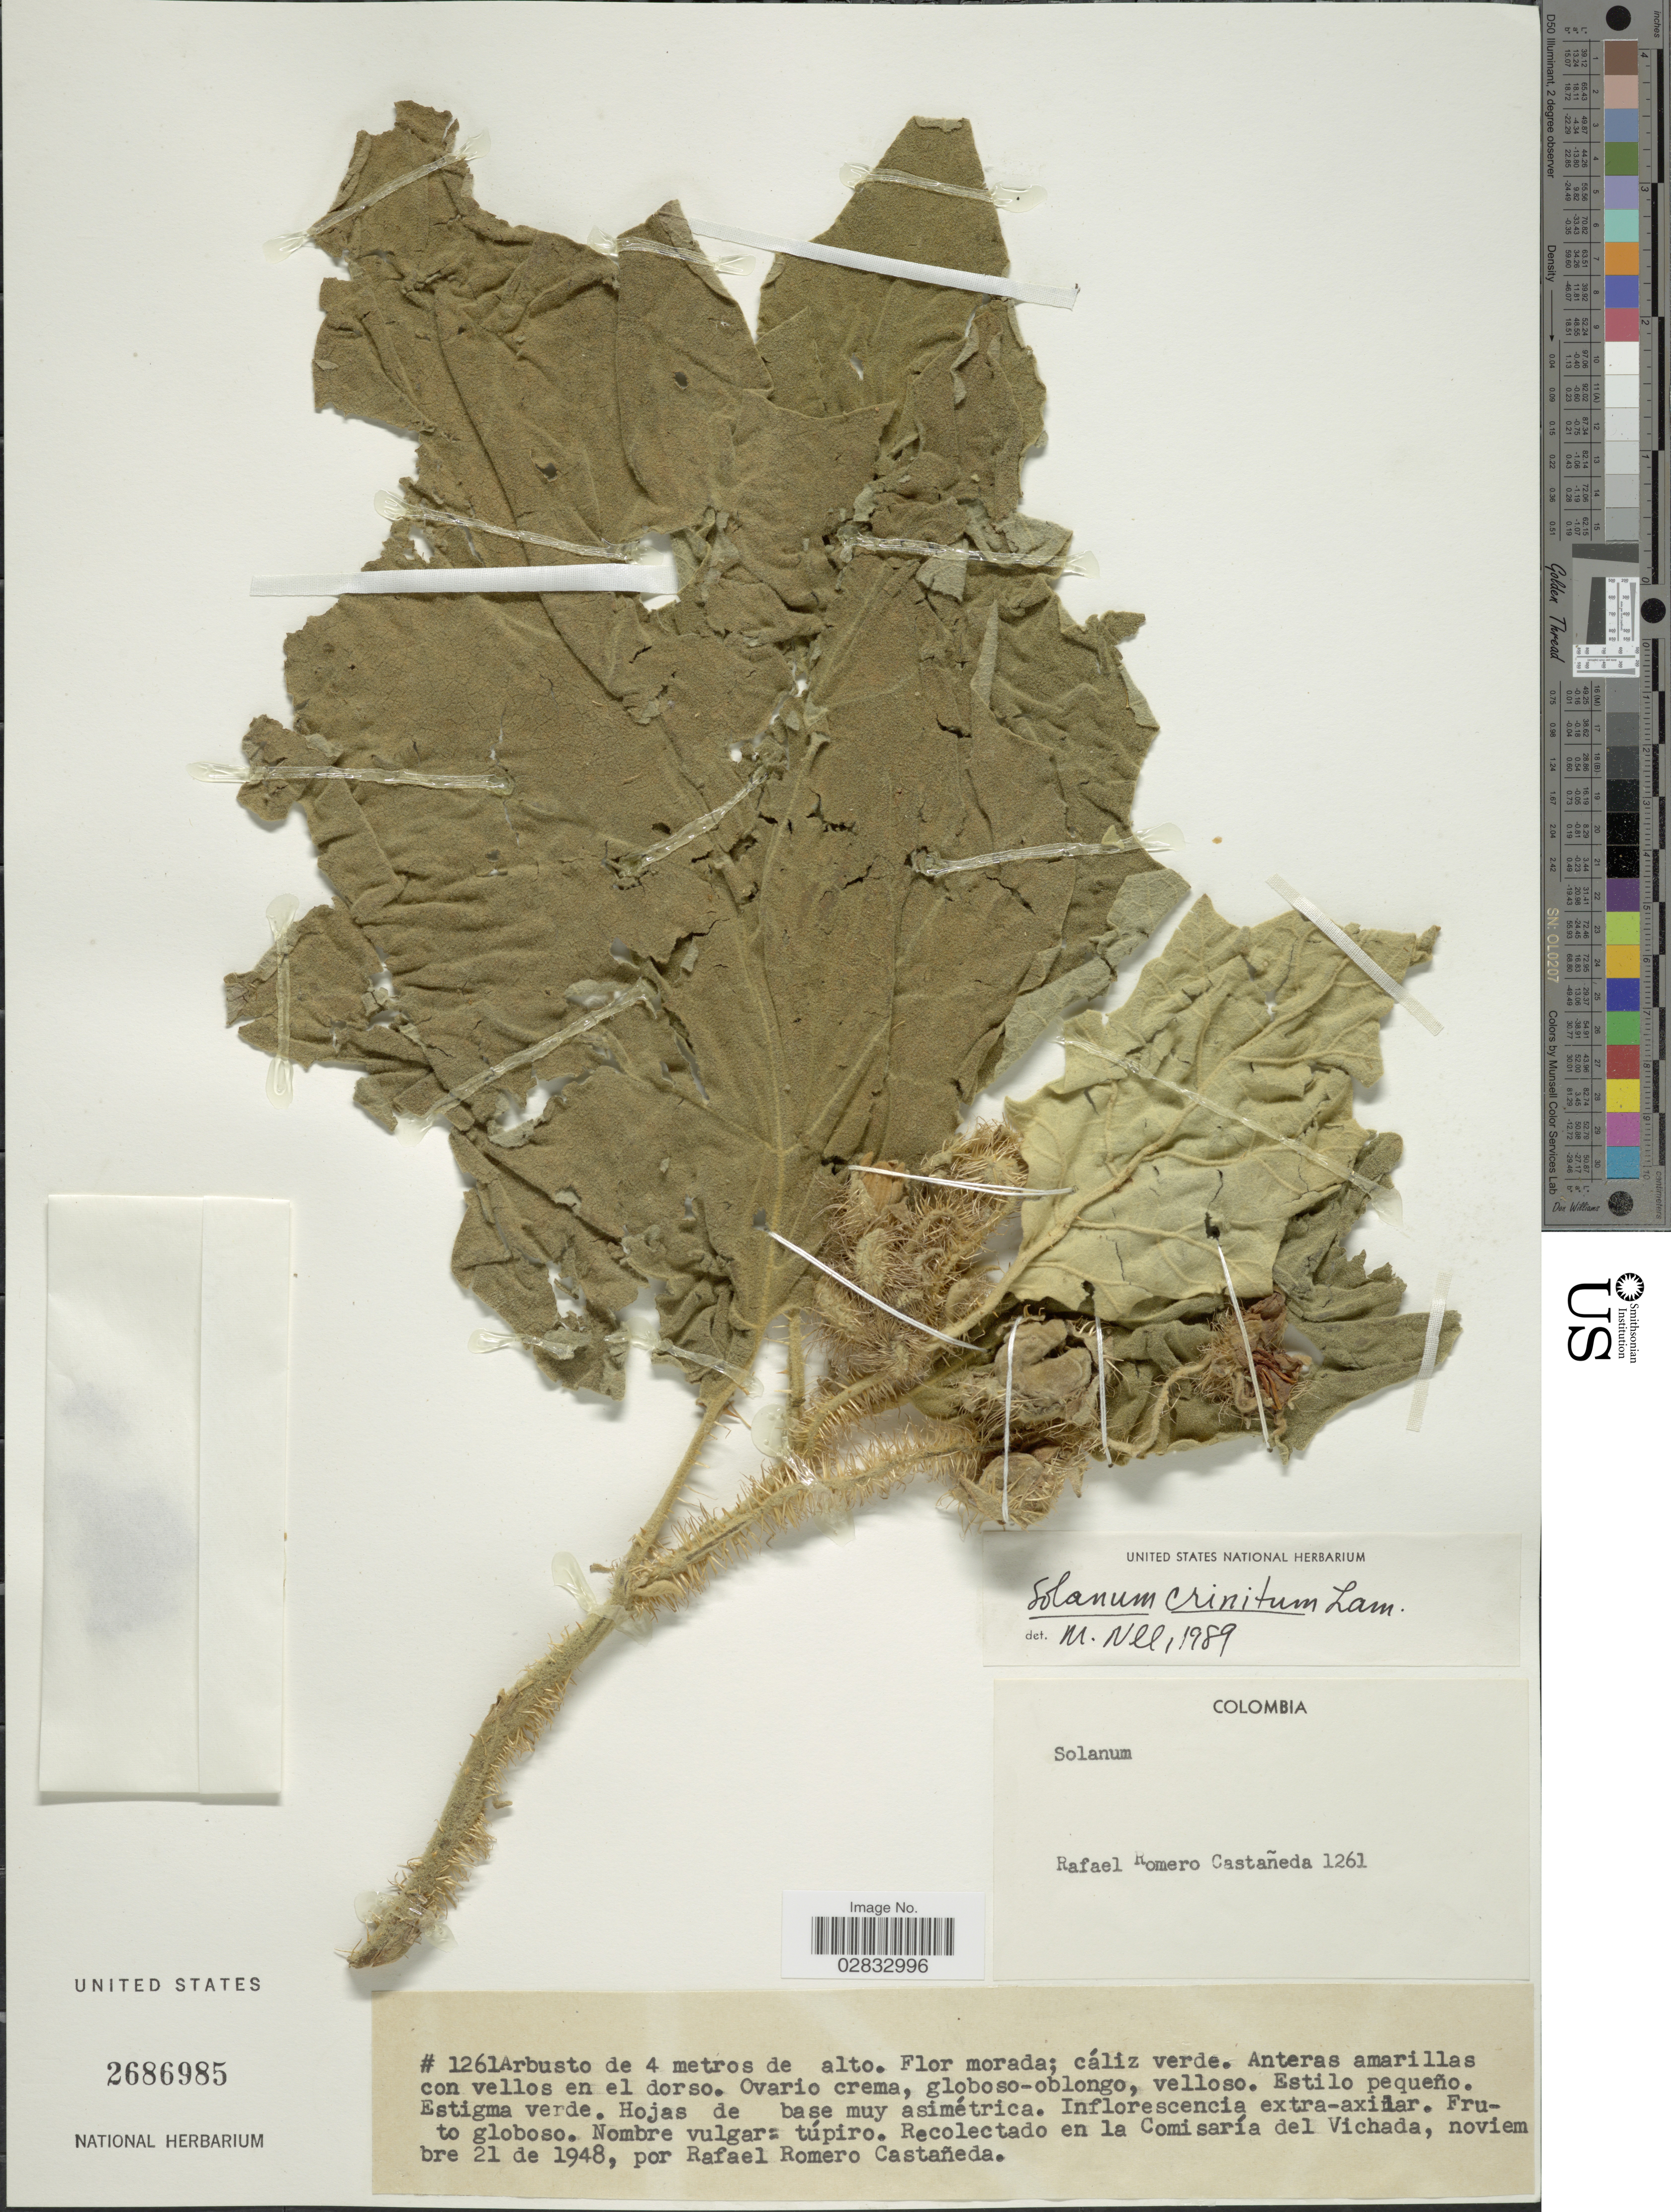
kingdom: Plantae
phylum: Tracheophyta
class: Magnoliopsida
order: Solanales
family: Solanaceae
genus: Solanum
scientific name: Solanum crinitum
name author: Lam.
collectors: R. Romero Castañeda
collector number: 1261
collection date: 1948-11-21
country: Colombia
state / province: Vichada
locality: Comisaría del Vichada.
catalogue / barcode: US 2686985